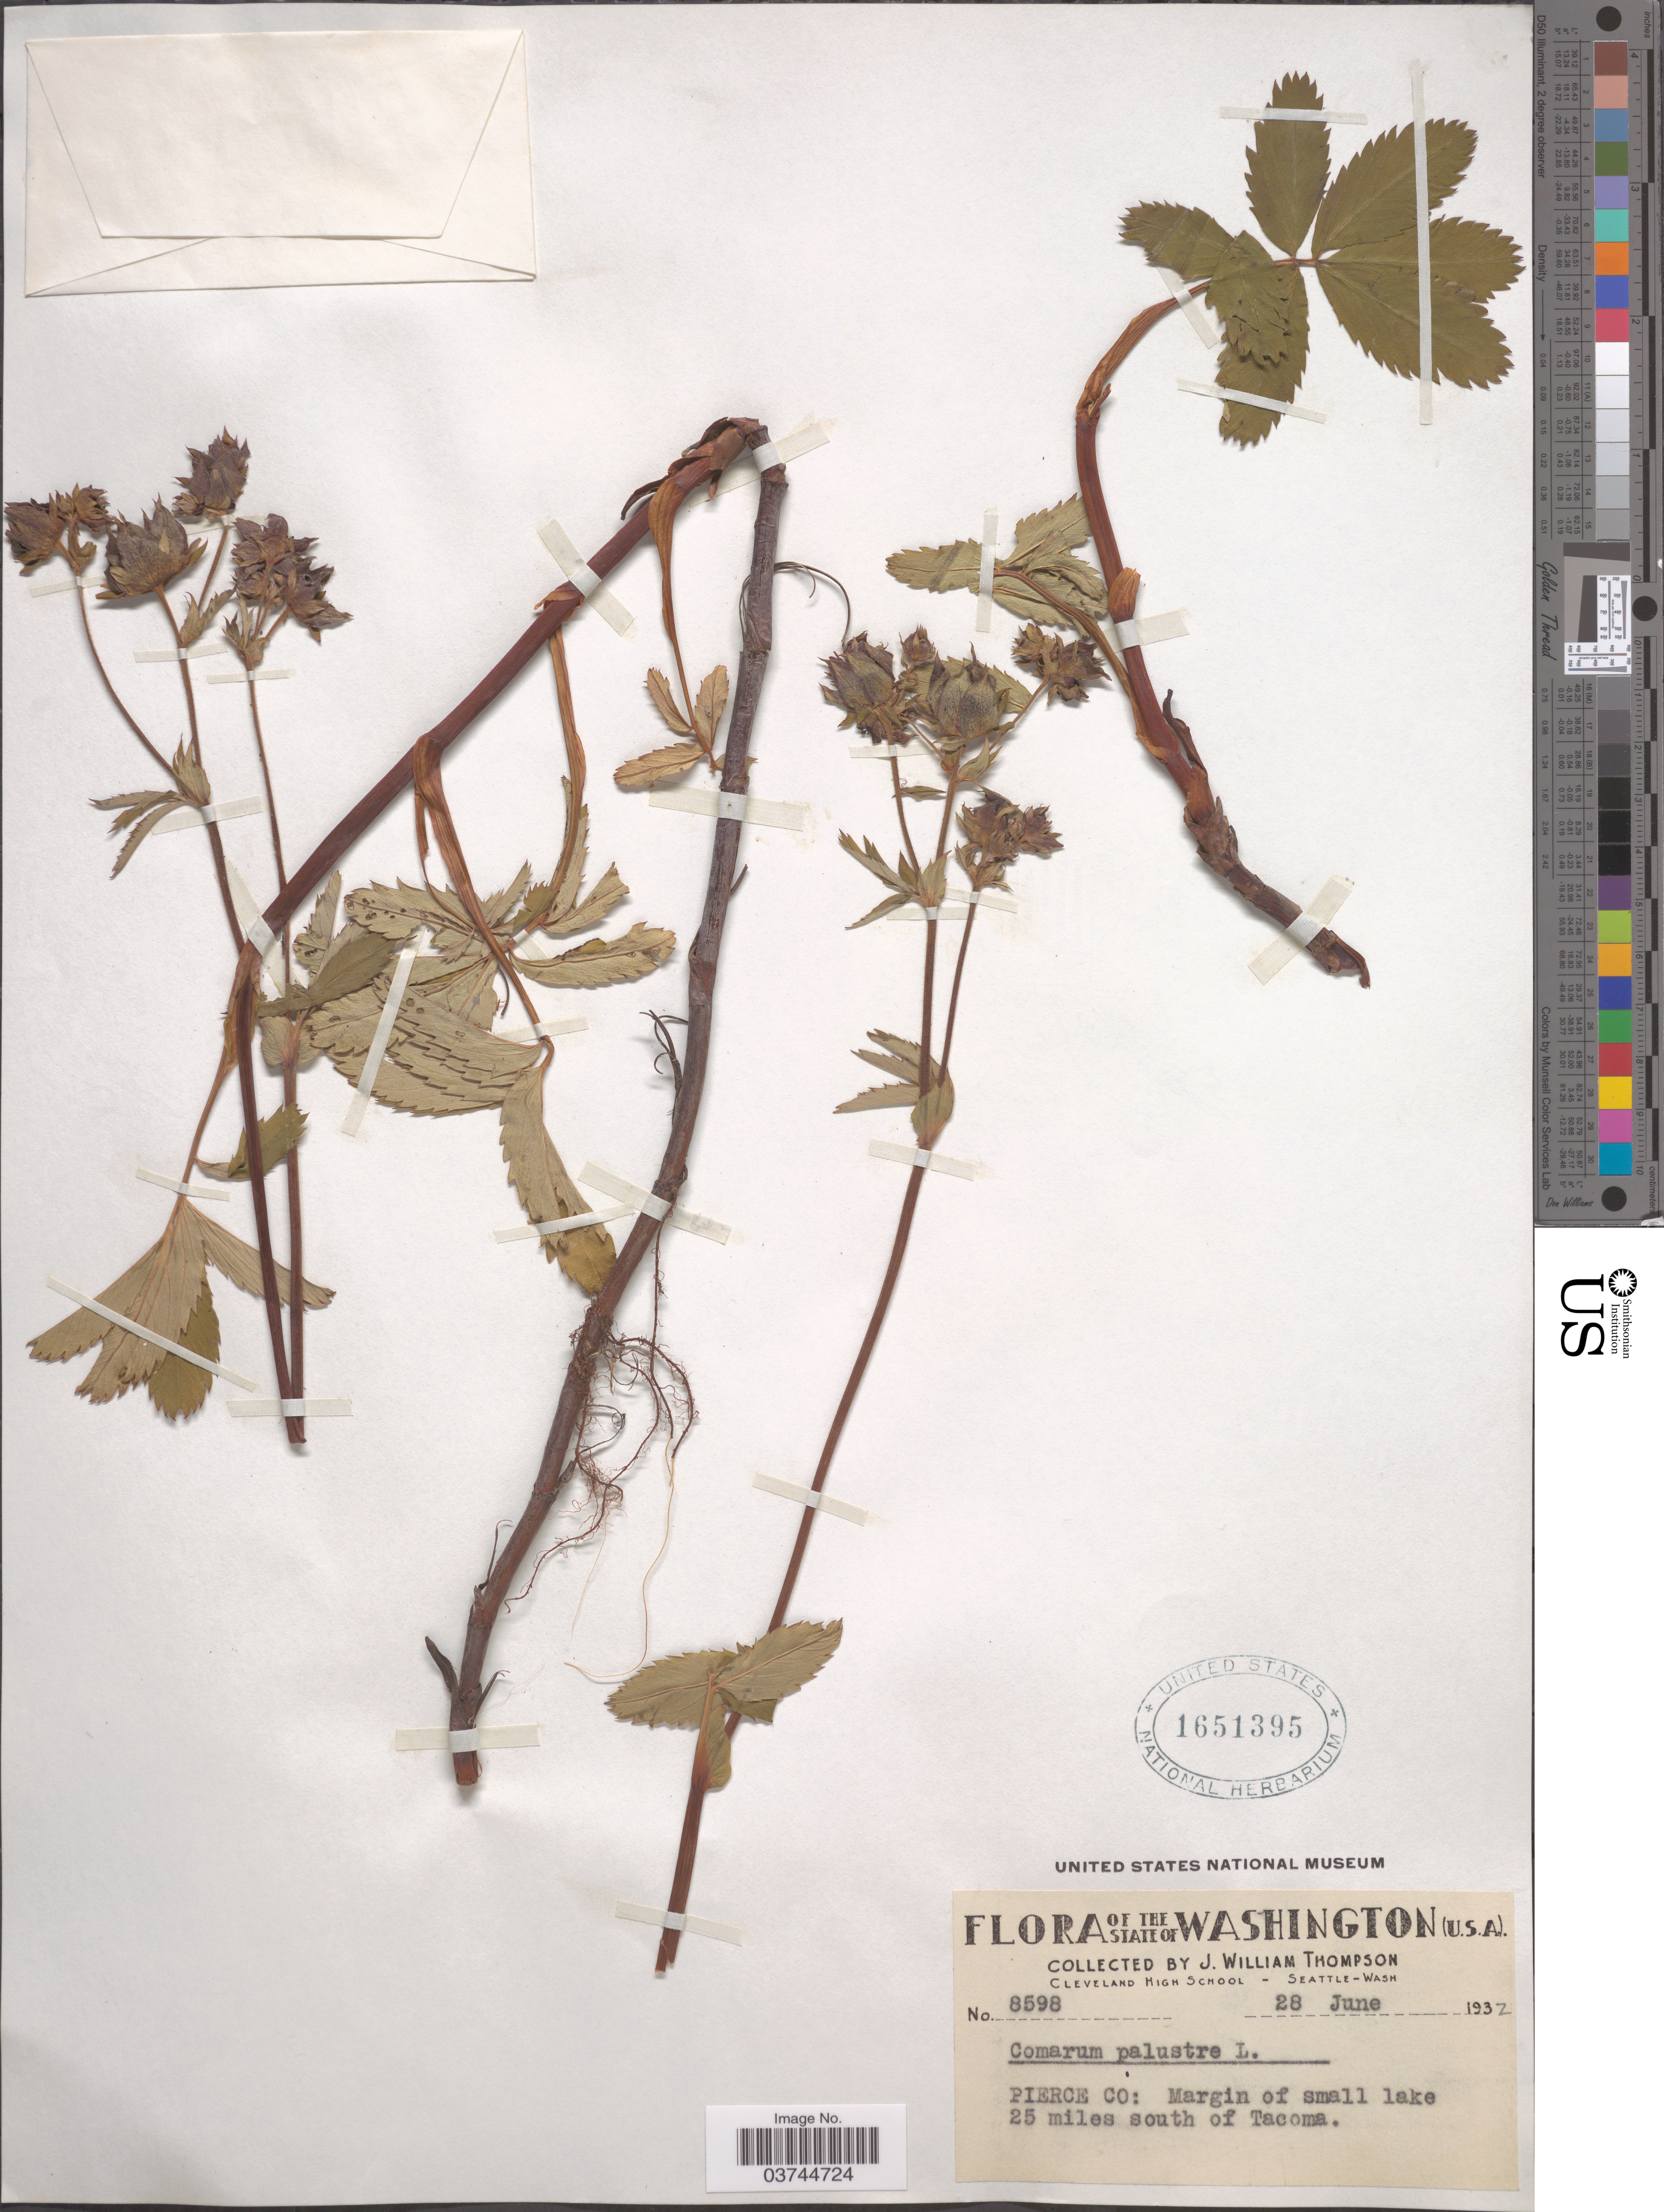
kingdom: Plantae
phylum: Tracheophyta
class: Magnoliopsida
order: Rosales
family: Rosaceae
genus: Comarum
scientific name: Comarum palustre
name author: L.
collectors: J. W. Thompson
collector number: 8598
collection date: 1932-06-28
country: United States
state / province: Washington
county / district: Pierce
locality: Pierce Co: Margin of small lake 25 miles south of Tacoma.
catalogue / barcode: US 1651395